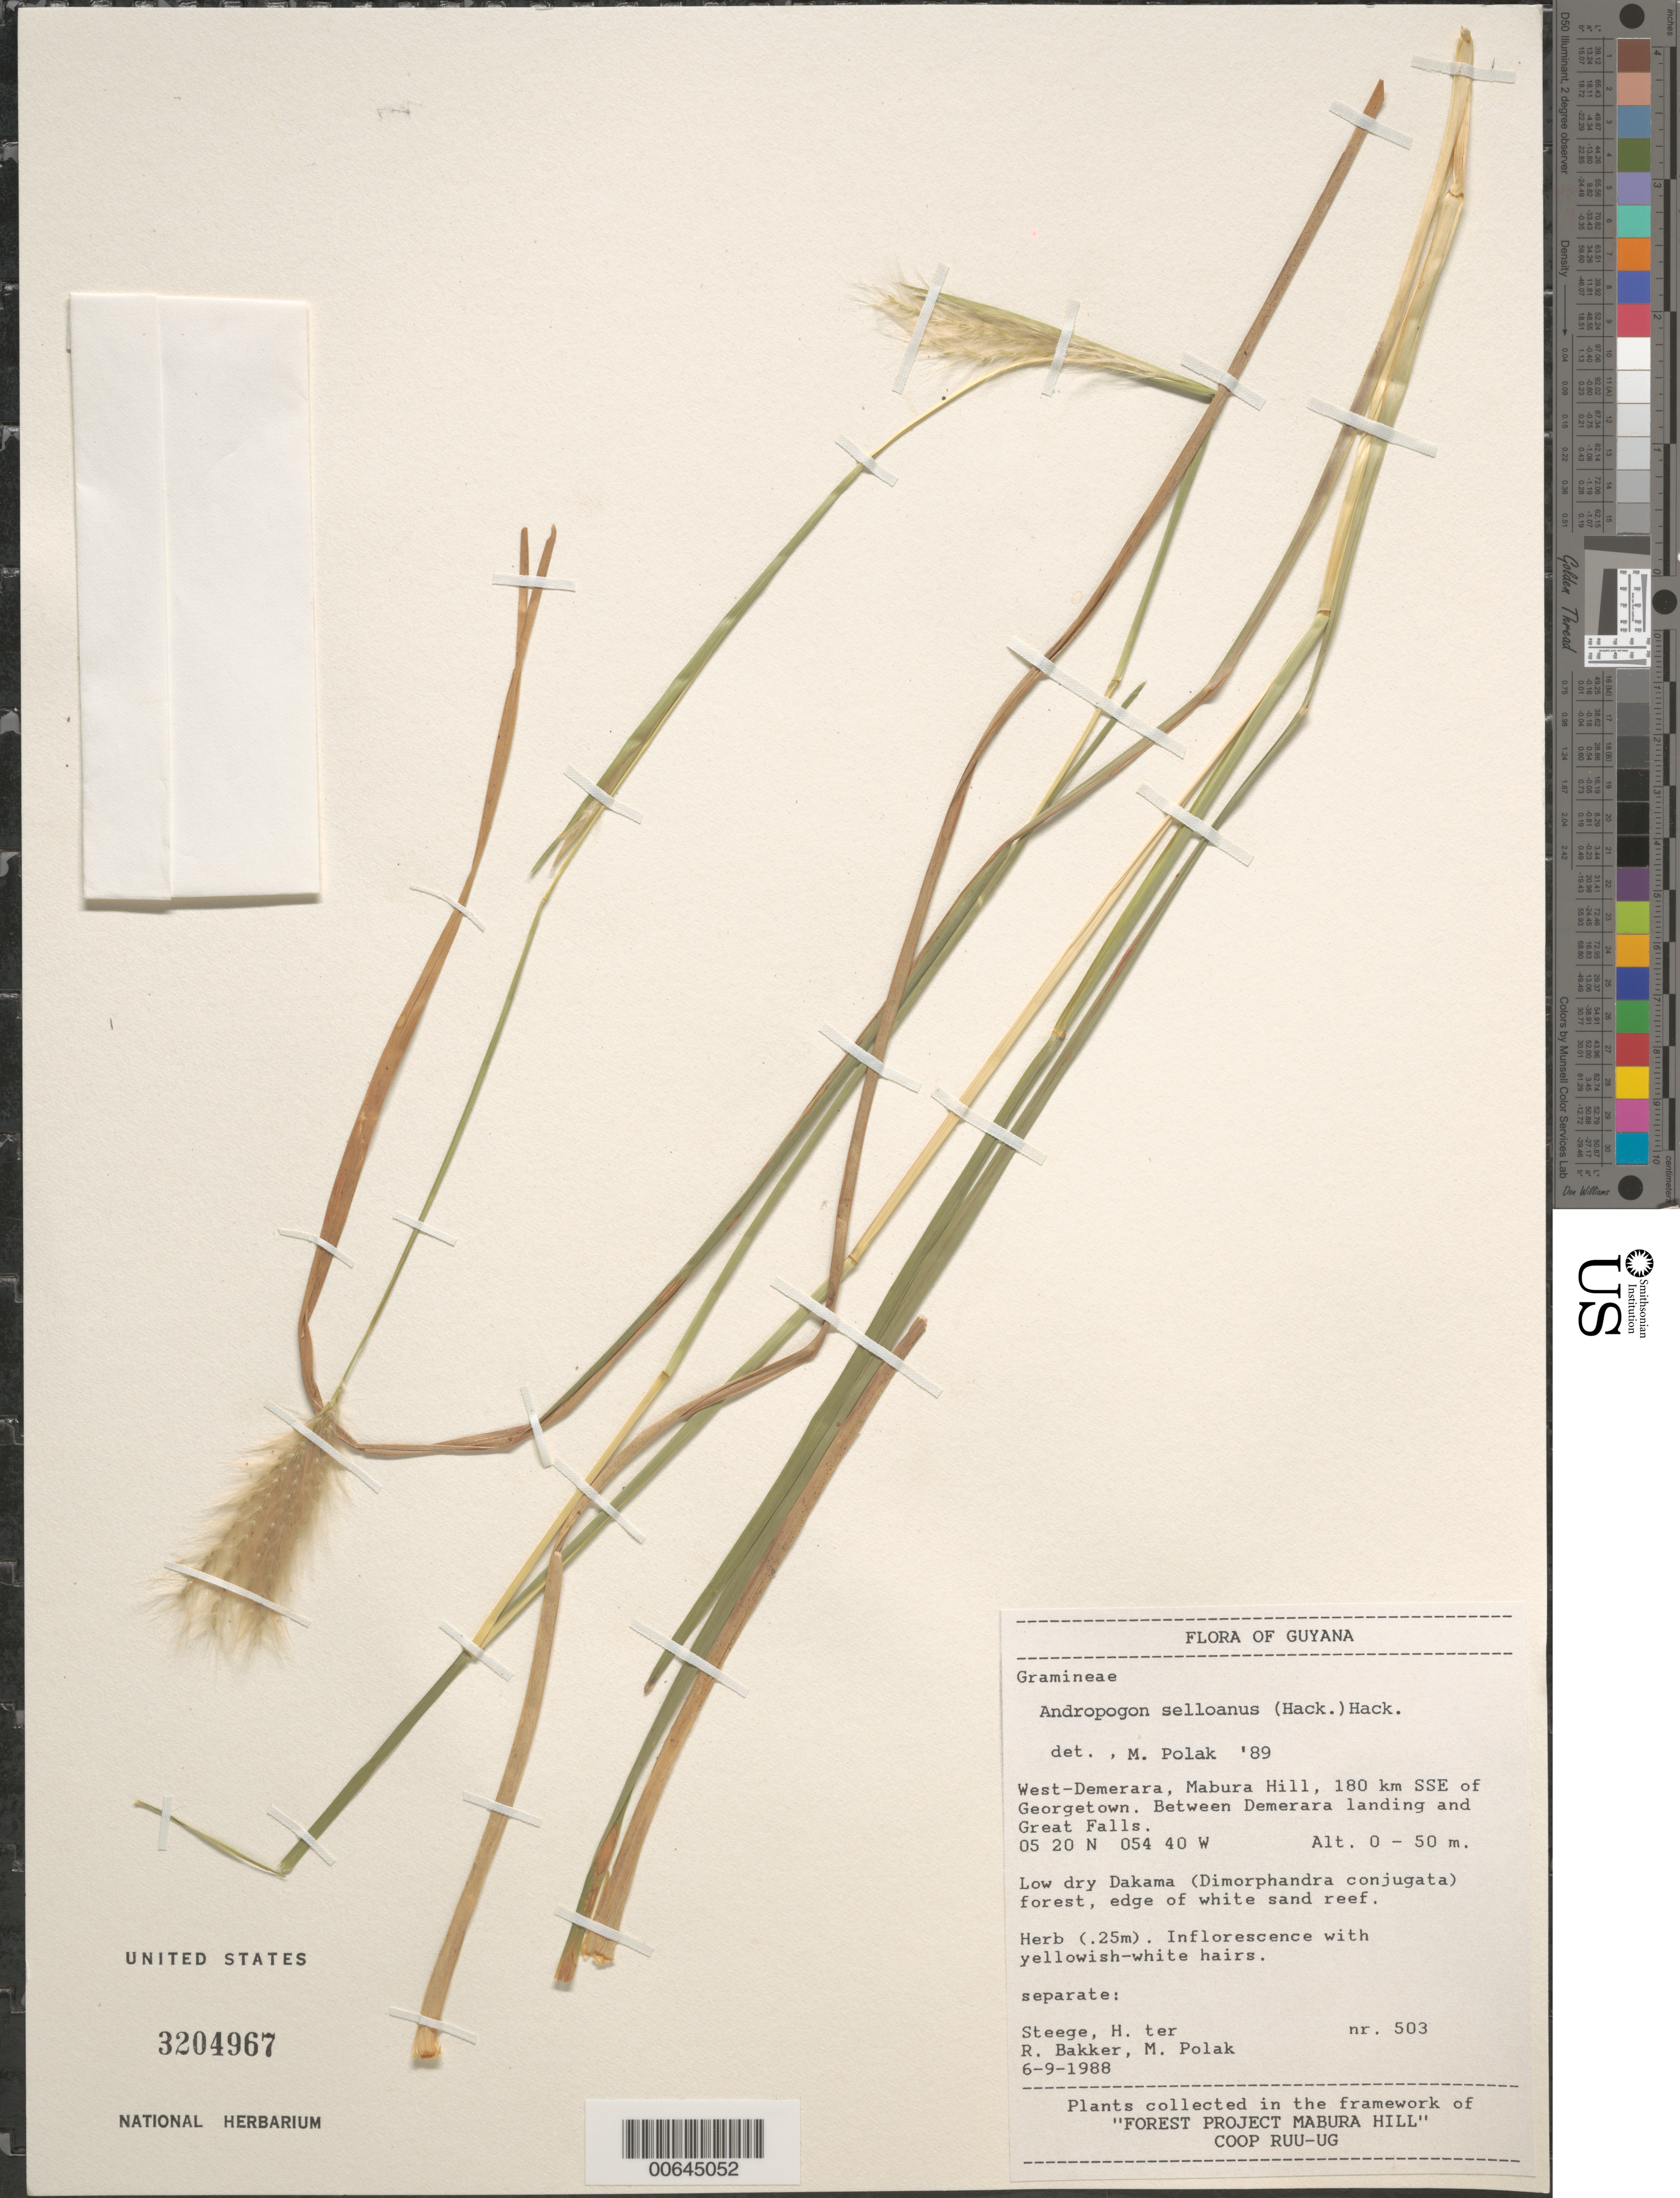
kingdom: Plantae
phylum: Tracheophyta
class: Liliopsida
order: Poales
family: Poaceae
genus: Andropogon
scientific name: Andropogon selloanus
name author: (Hack.) Hack.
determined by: Polak, M.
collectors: H. ter Steege, R. Bakker & K. Polák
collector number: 503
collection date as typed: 6-Sep-88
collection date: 1988-09-06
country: Guyana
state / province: U. Demerara-Berbice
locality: Mabura Hill, 180 km SSE of Georgetown, between Demerara Landing and Great Falls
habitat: Low dry Dakama (Dimorphandra conjugata) forest, edge of white sand reef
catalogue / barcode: US 3204967